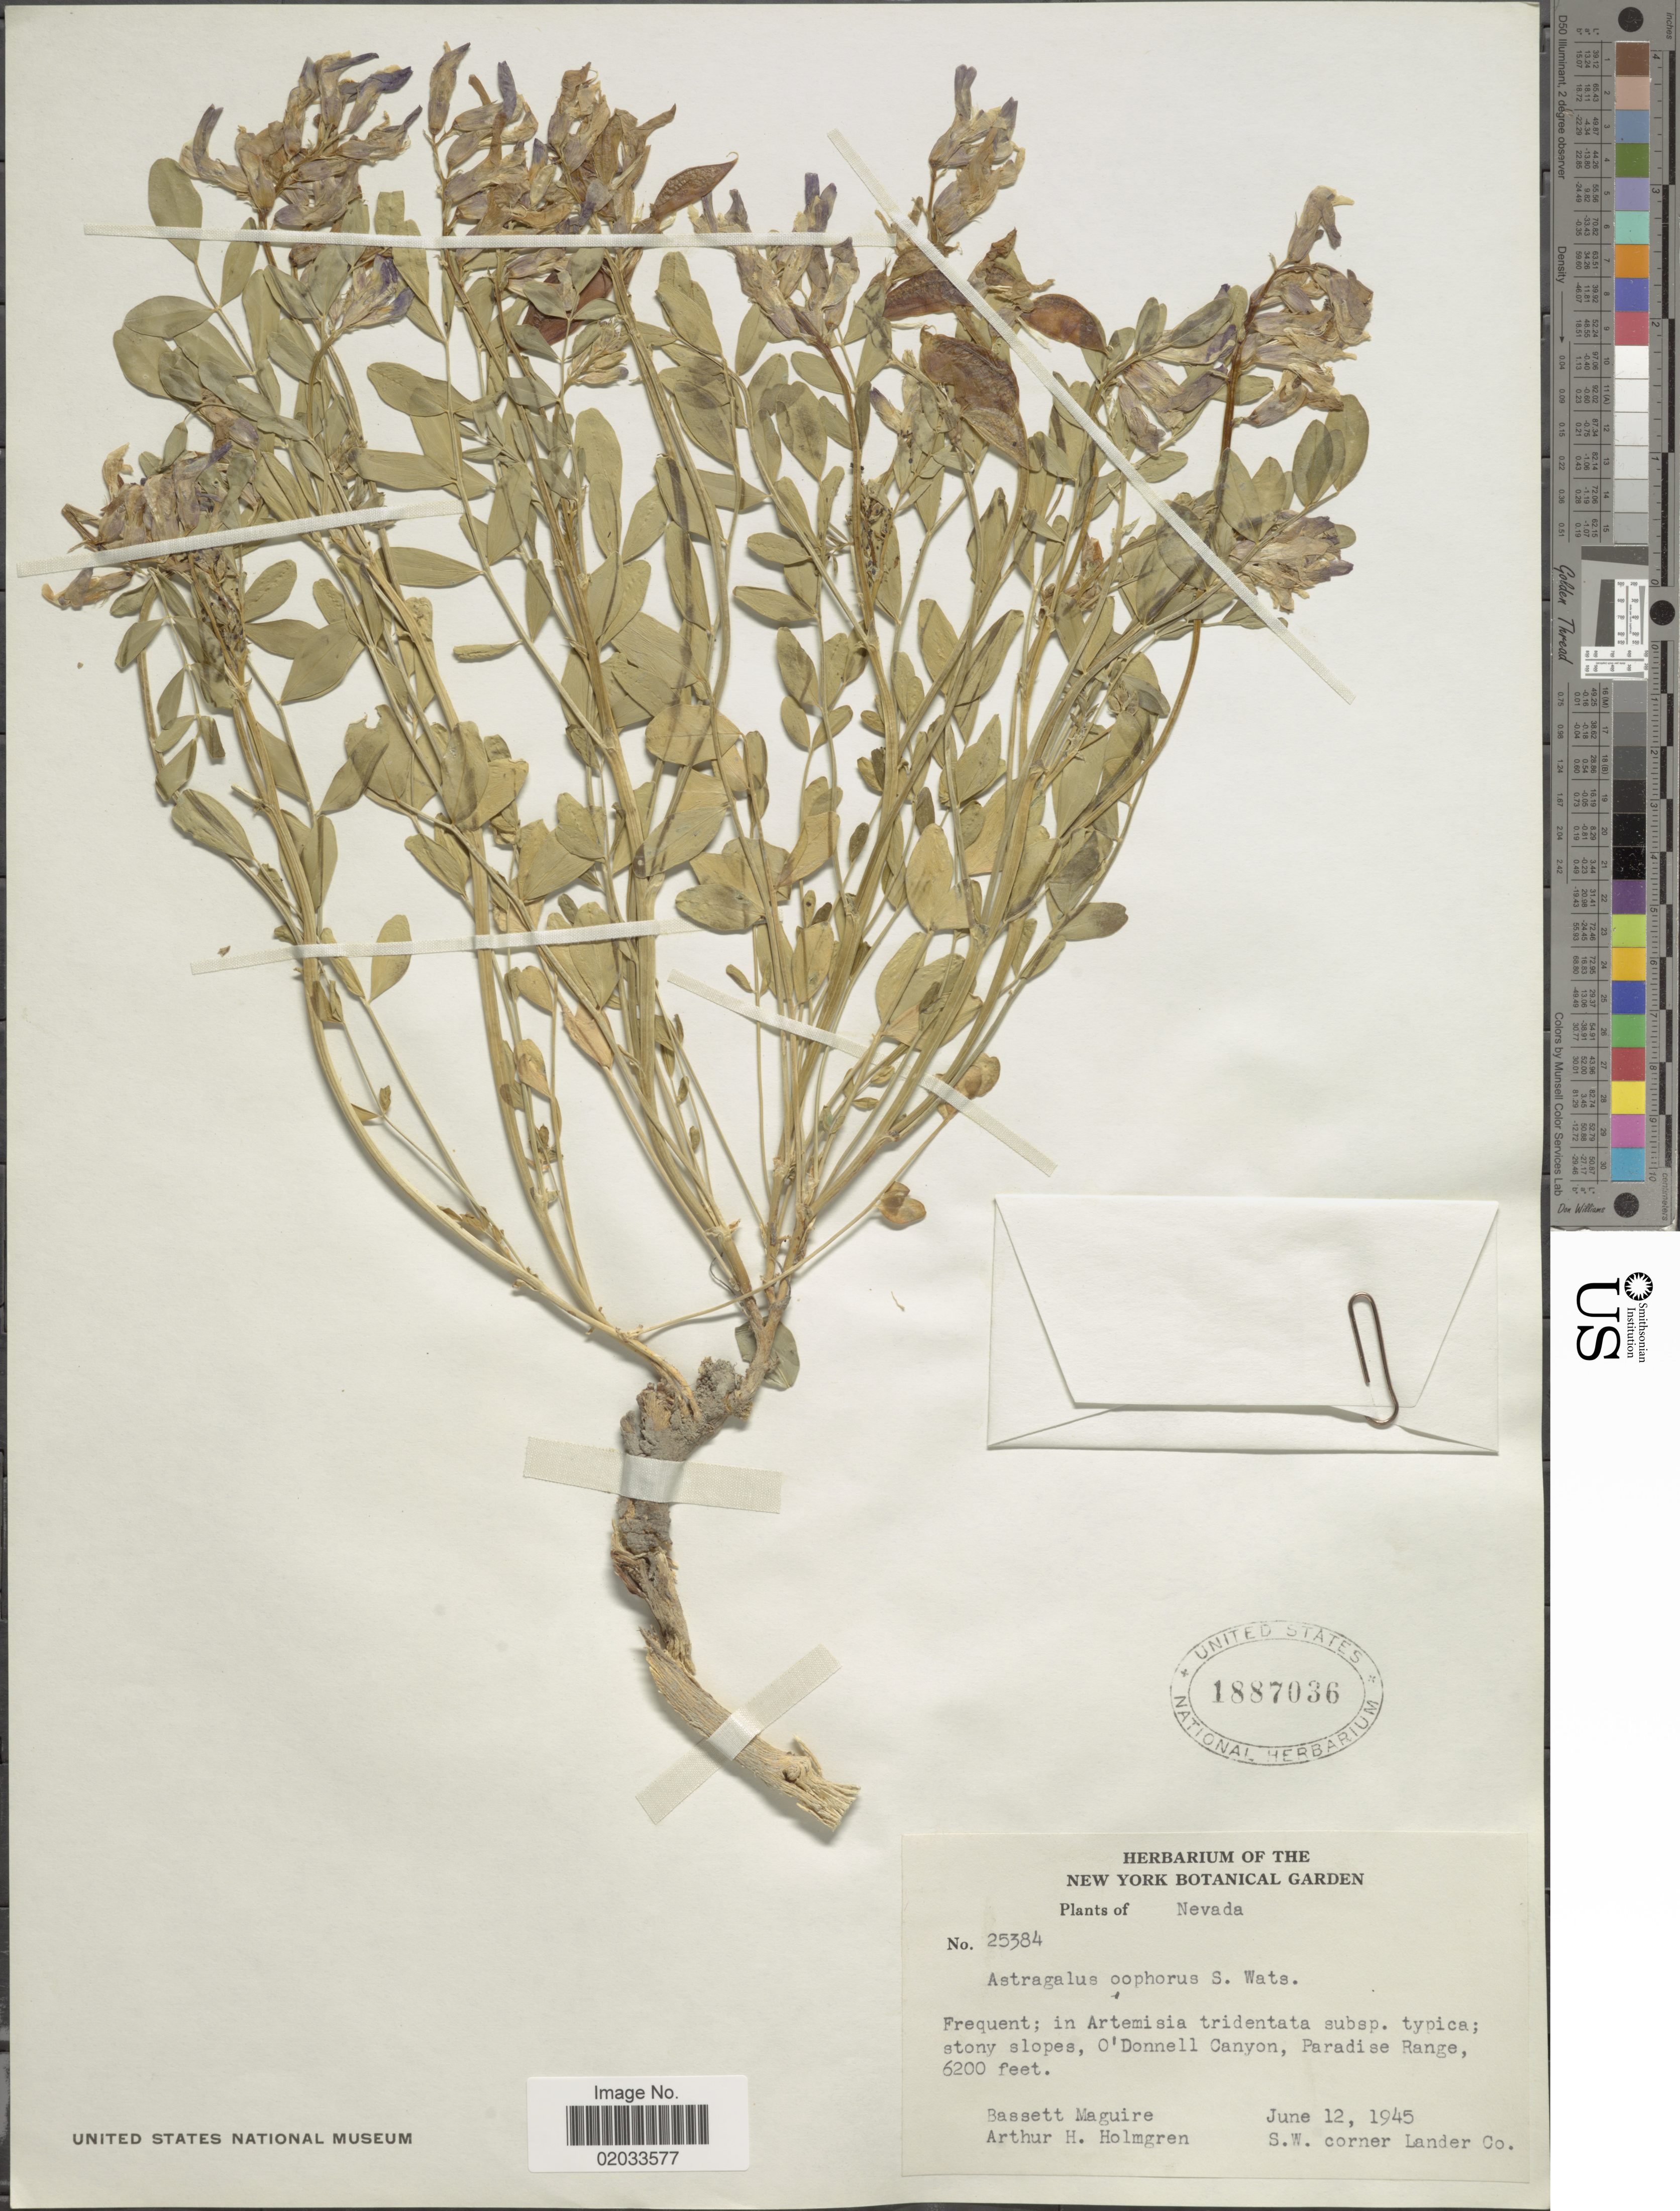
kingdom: Plantae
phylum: Tracheophyta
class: Magnoliopsida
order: Fabales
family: Fabaceae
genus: Astragalus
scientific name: Astragalus oophorus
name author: S. Watson in C. King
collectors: B. Maguire & A. H. Holmgren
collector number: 25384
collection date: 1945-06-12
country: United States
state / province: Nevada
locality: Stony slopes, O'Donnell Canyon, Paradise Range, S.w. corner Lander Co.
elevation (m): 1890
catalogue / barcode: US 1887036